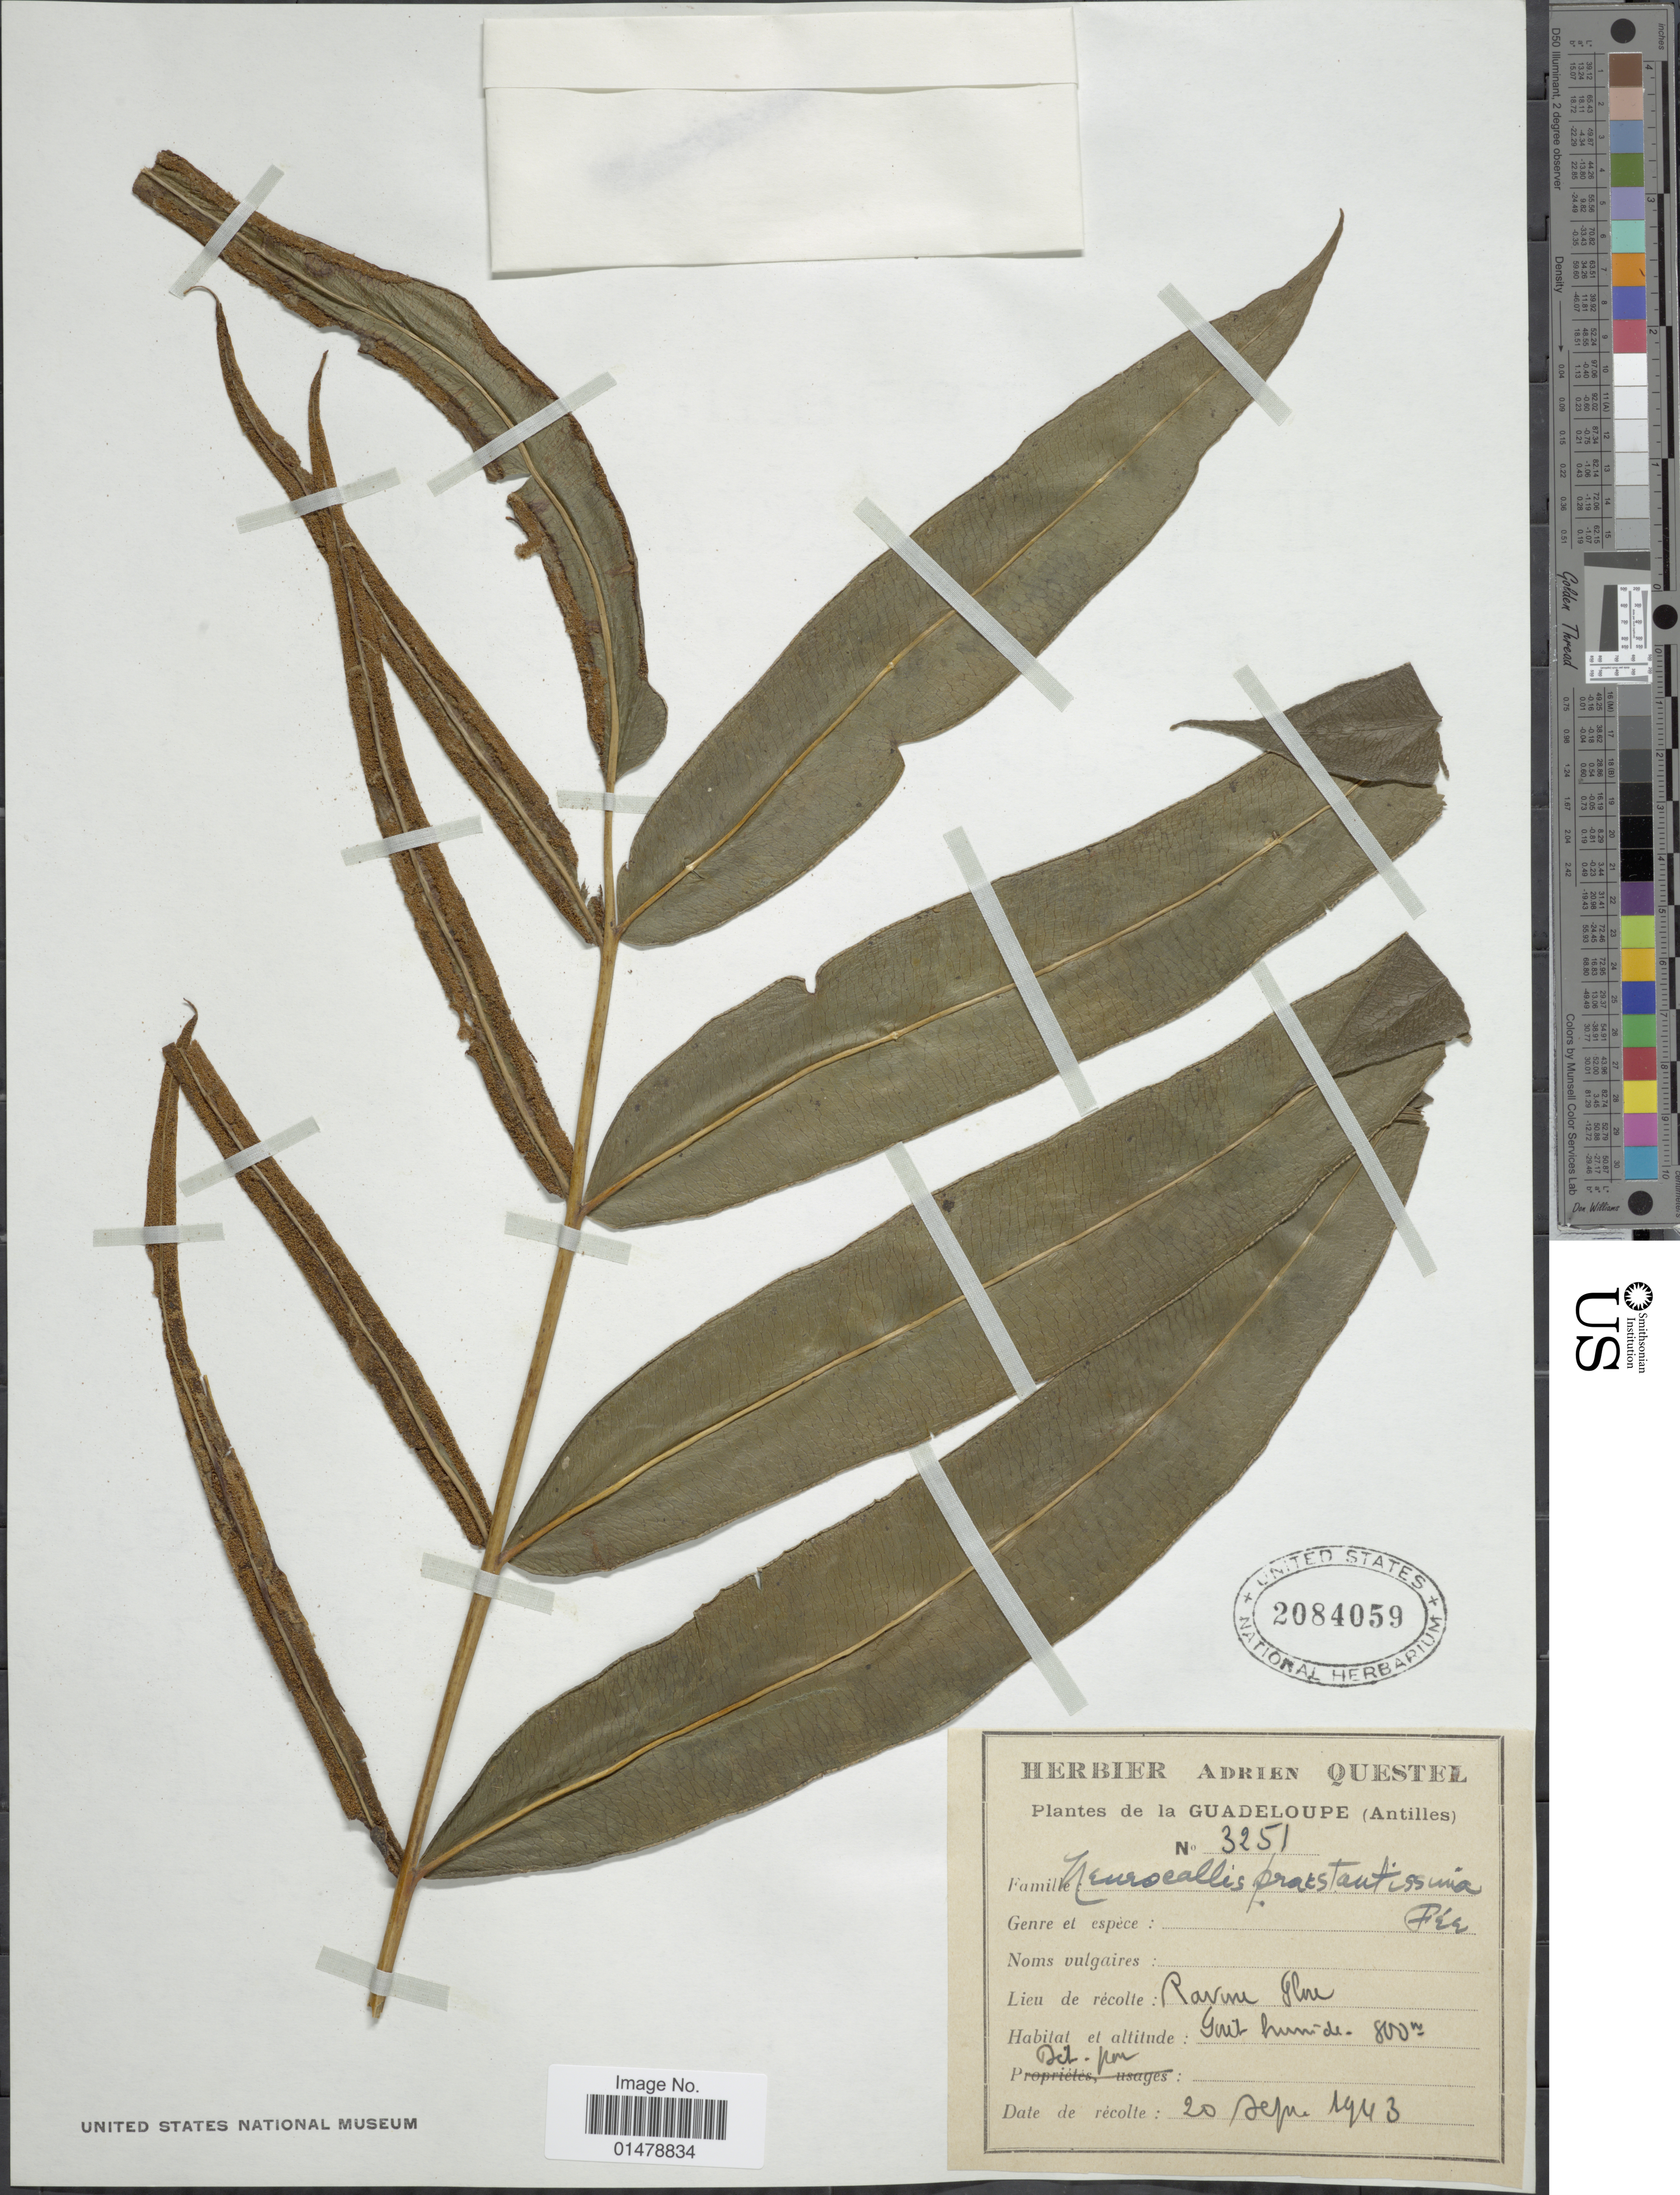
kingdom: Plantae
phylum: Tracheophyta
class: Polypodiopsida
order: Polypodiales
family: Pteridaceae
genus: Pteris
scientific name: Pteris praestantissima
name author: (Bory ex Fée) Christenh.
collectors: ex herb. A. Questal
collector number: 3251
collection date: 1943-09-20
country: Guadeloupe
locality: Ravine Bleue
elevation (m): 800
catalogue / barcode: US 2084059